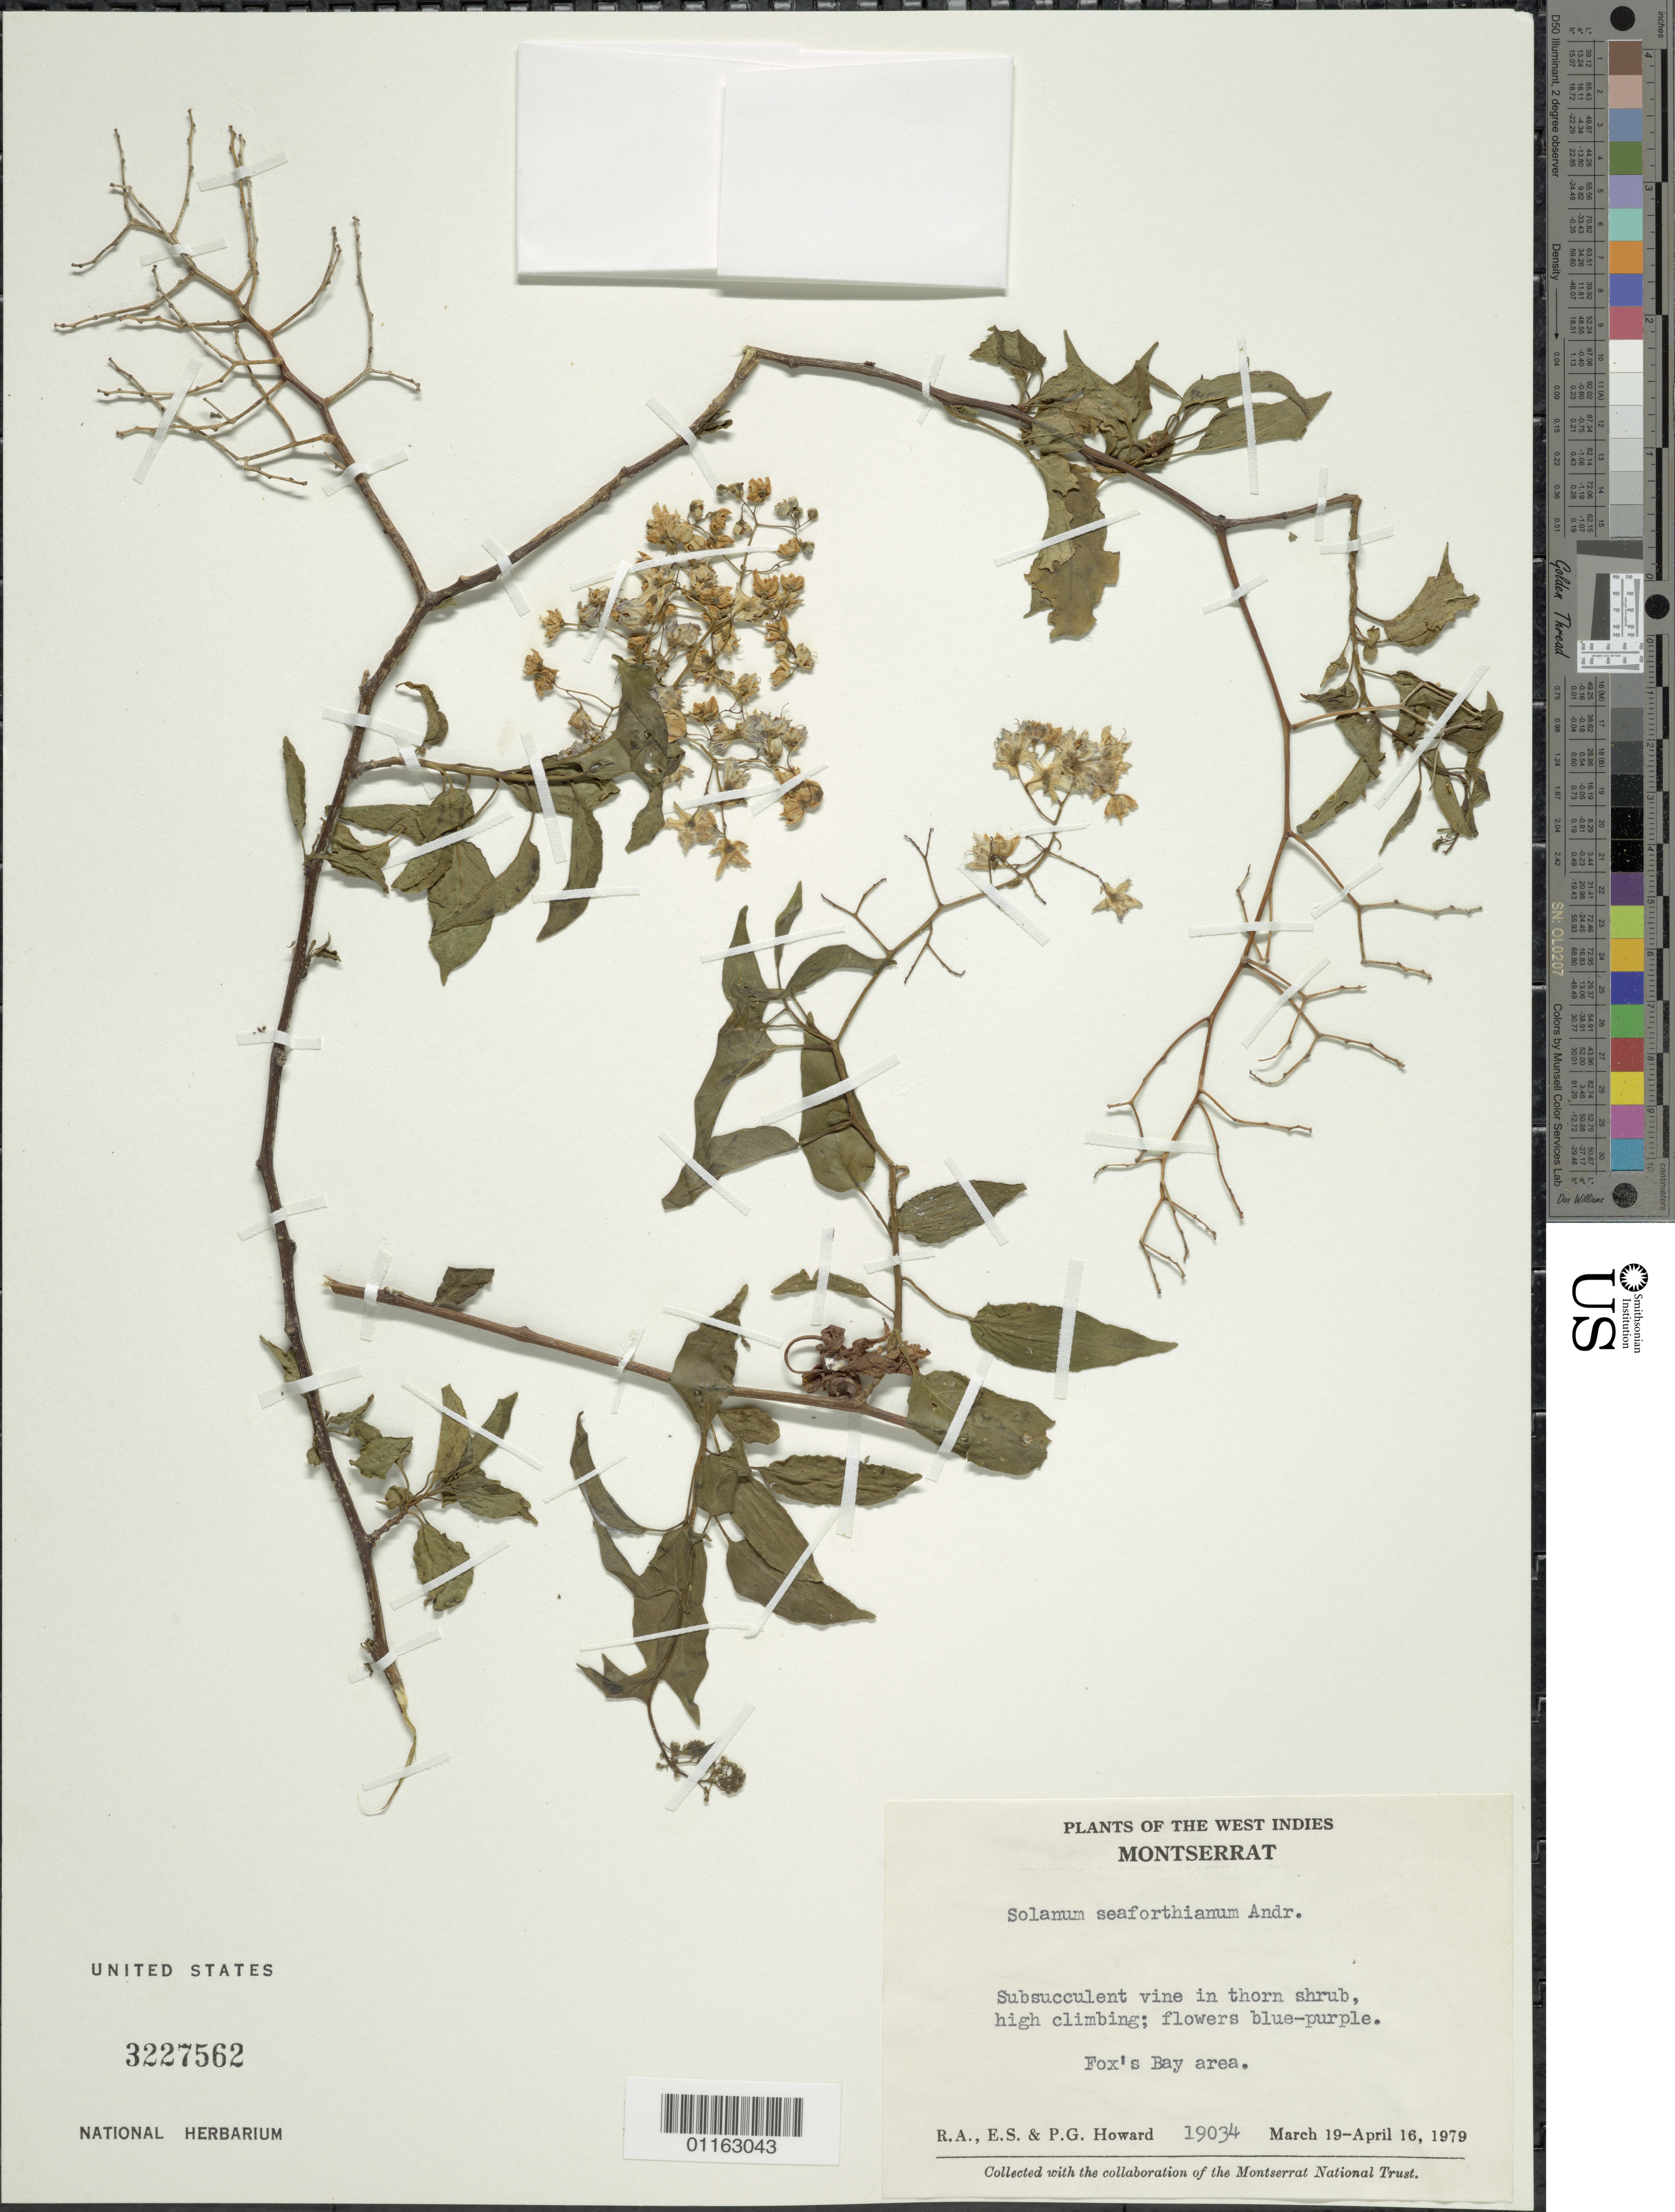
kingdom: Plantae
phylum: Tracheophyta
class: Magnoliopsida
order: Solanales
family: Solanaceae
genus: Solanum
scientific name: Solanum seaforthianum var. seaforthianum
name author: Andrews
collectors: R. A. Howard, E. S. Howard & P. Howard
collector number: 19034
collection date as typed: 19 Mar 1979 to 16 Apr 1979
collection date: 1979-03-19/1979-04-16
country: Montserrat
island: Montserrat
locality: Fox's Bay area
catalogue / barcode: US 3227562